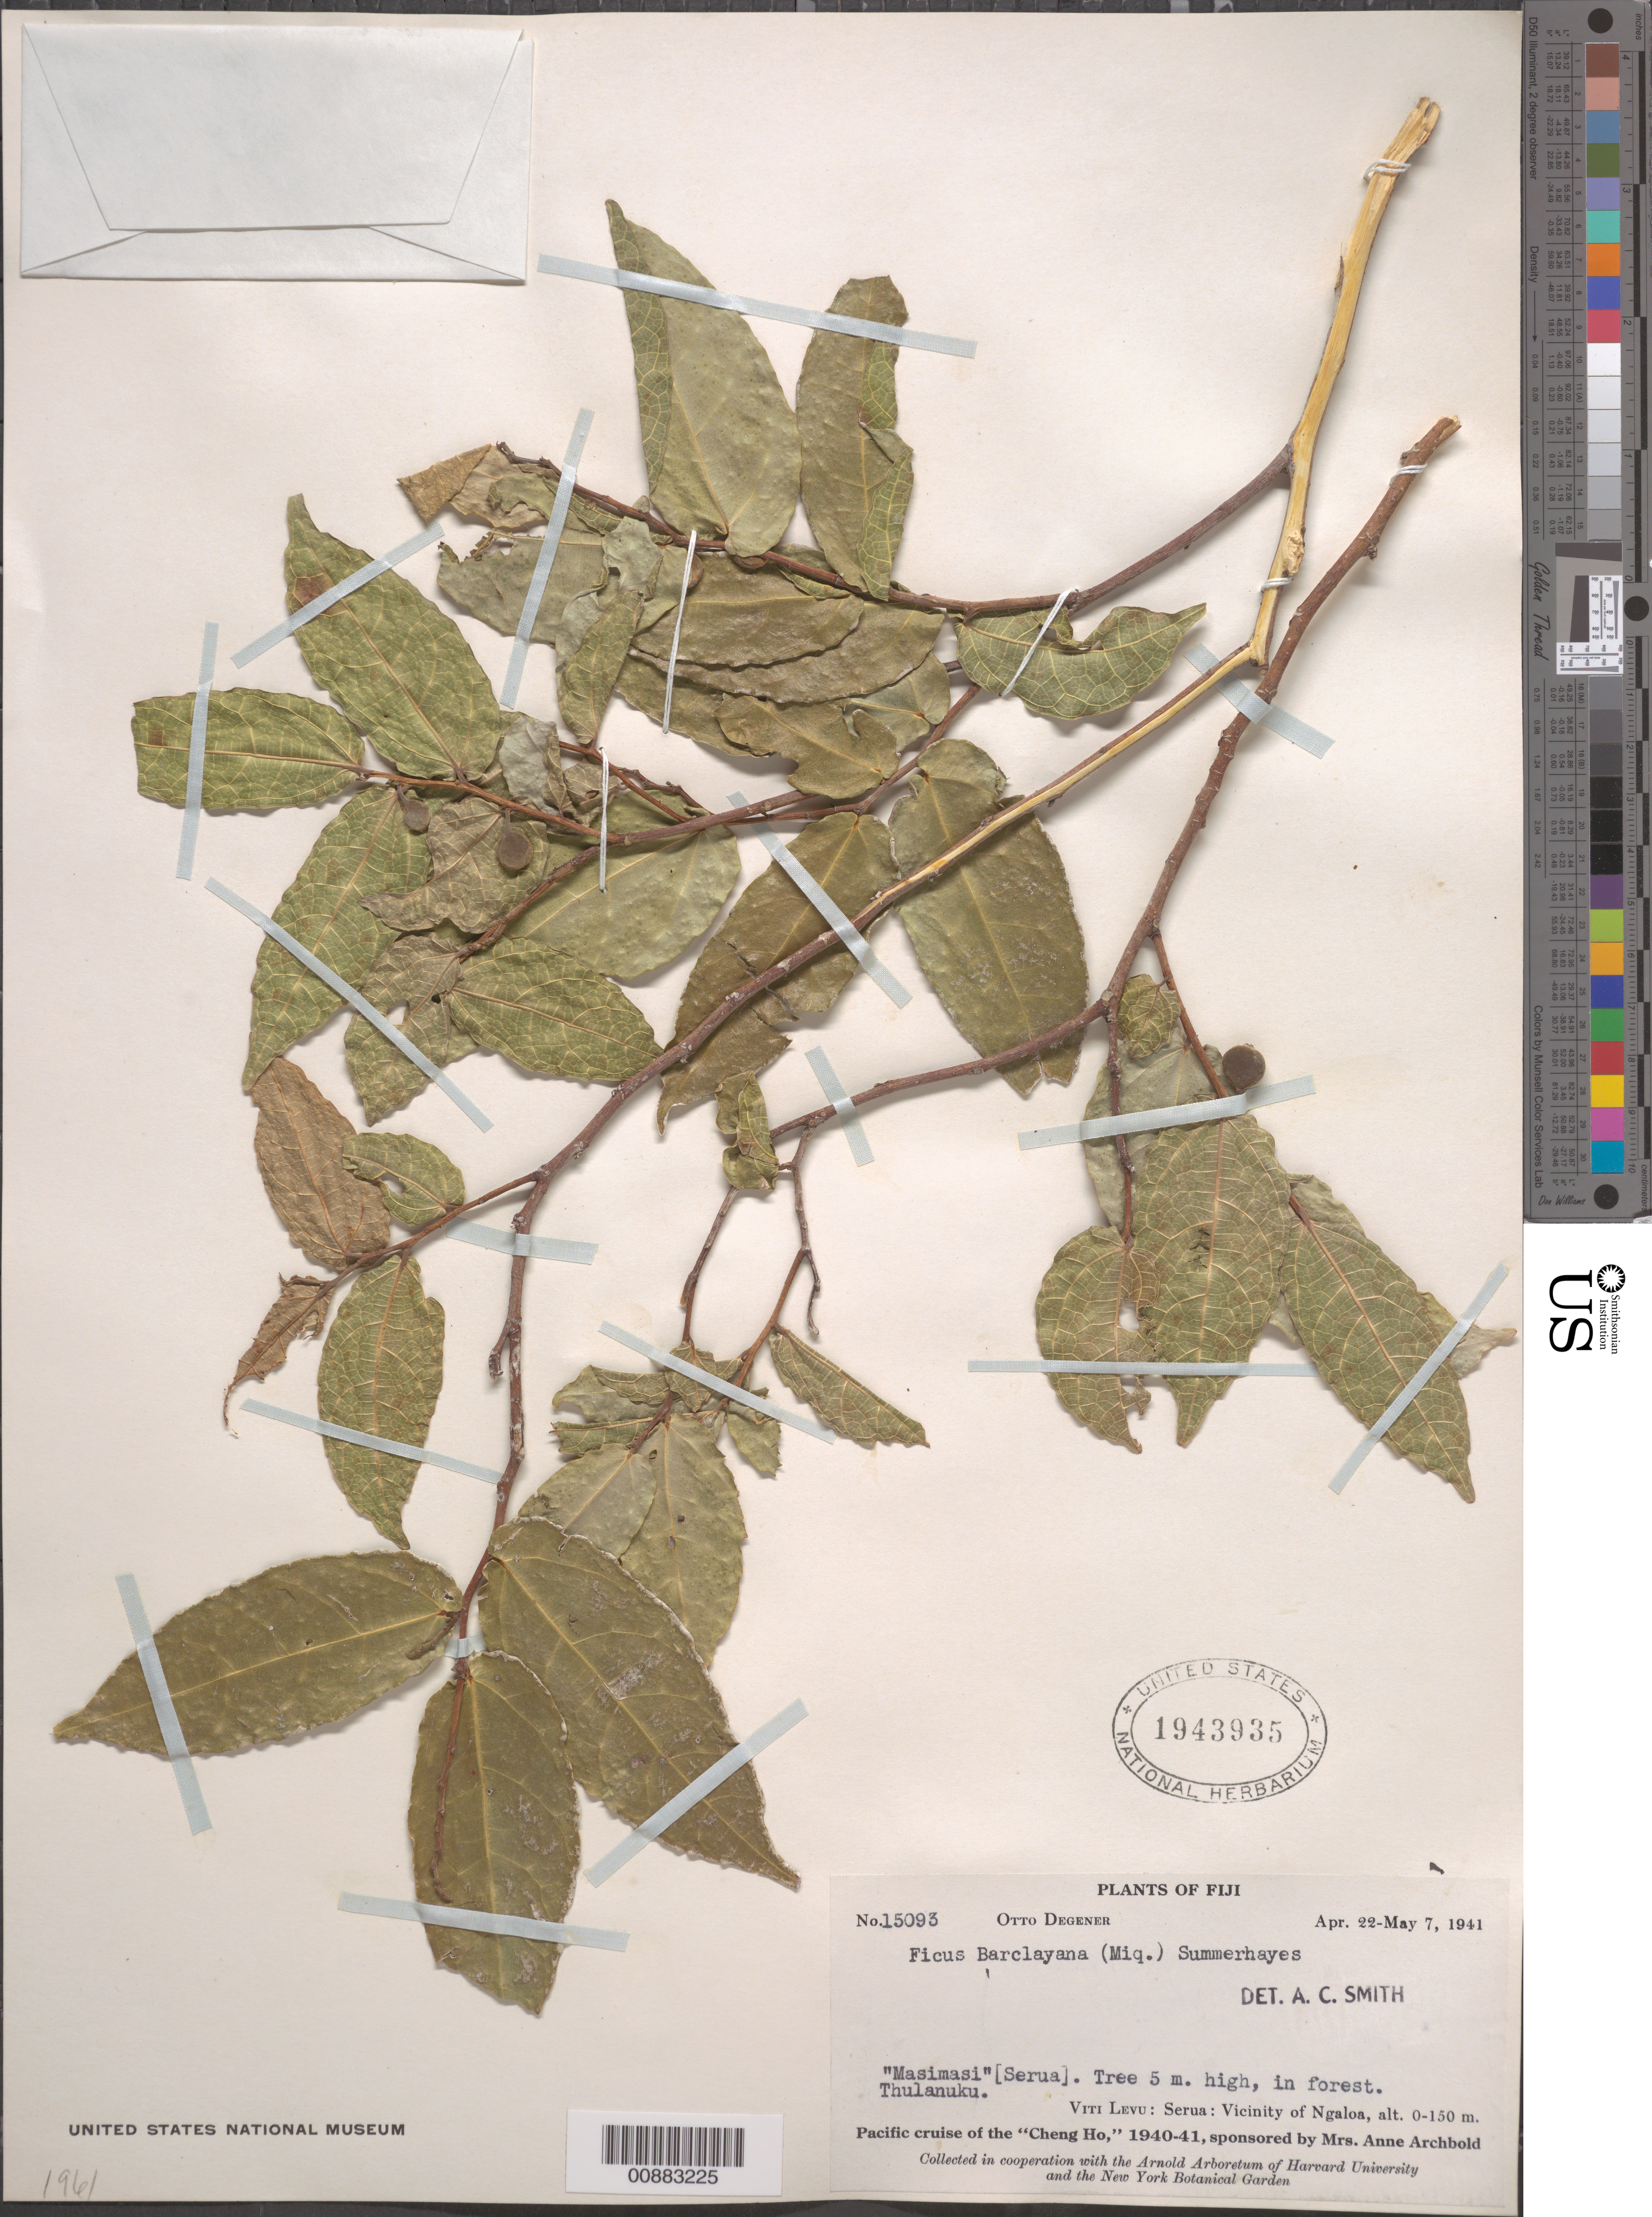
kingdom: Plantae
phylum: Tracheophyta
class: Magnoliopsida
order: Rosales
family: Moraceae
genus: Ficus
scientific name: Ficus barclayana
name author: (Miq.) Summerh.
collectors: O. Degener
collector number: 15093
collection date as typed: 22 Apr 1941 to 07 May 1941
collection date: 1941-04-22/1941-05-07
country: Fiji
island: Vanua Levu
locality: Serua: Vicinity of Ngaloa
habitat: Forest.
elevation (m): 0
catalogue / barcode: US 1943935